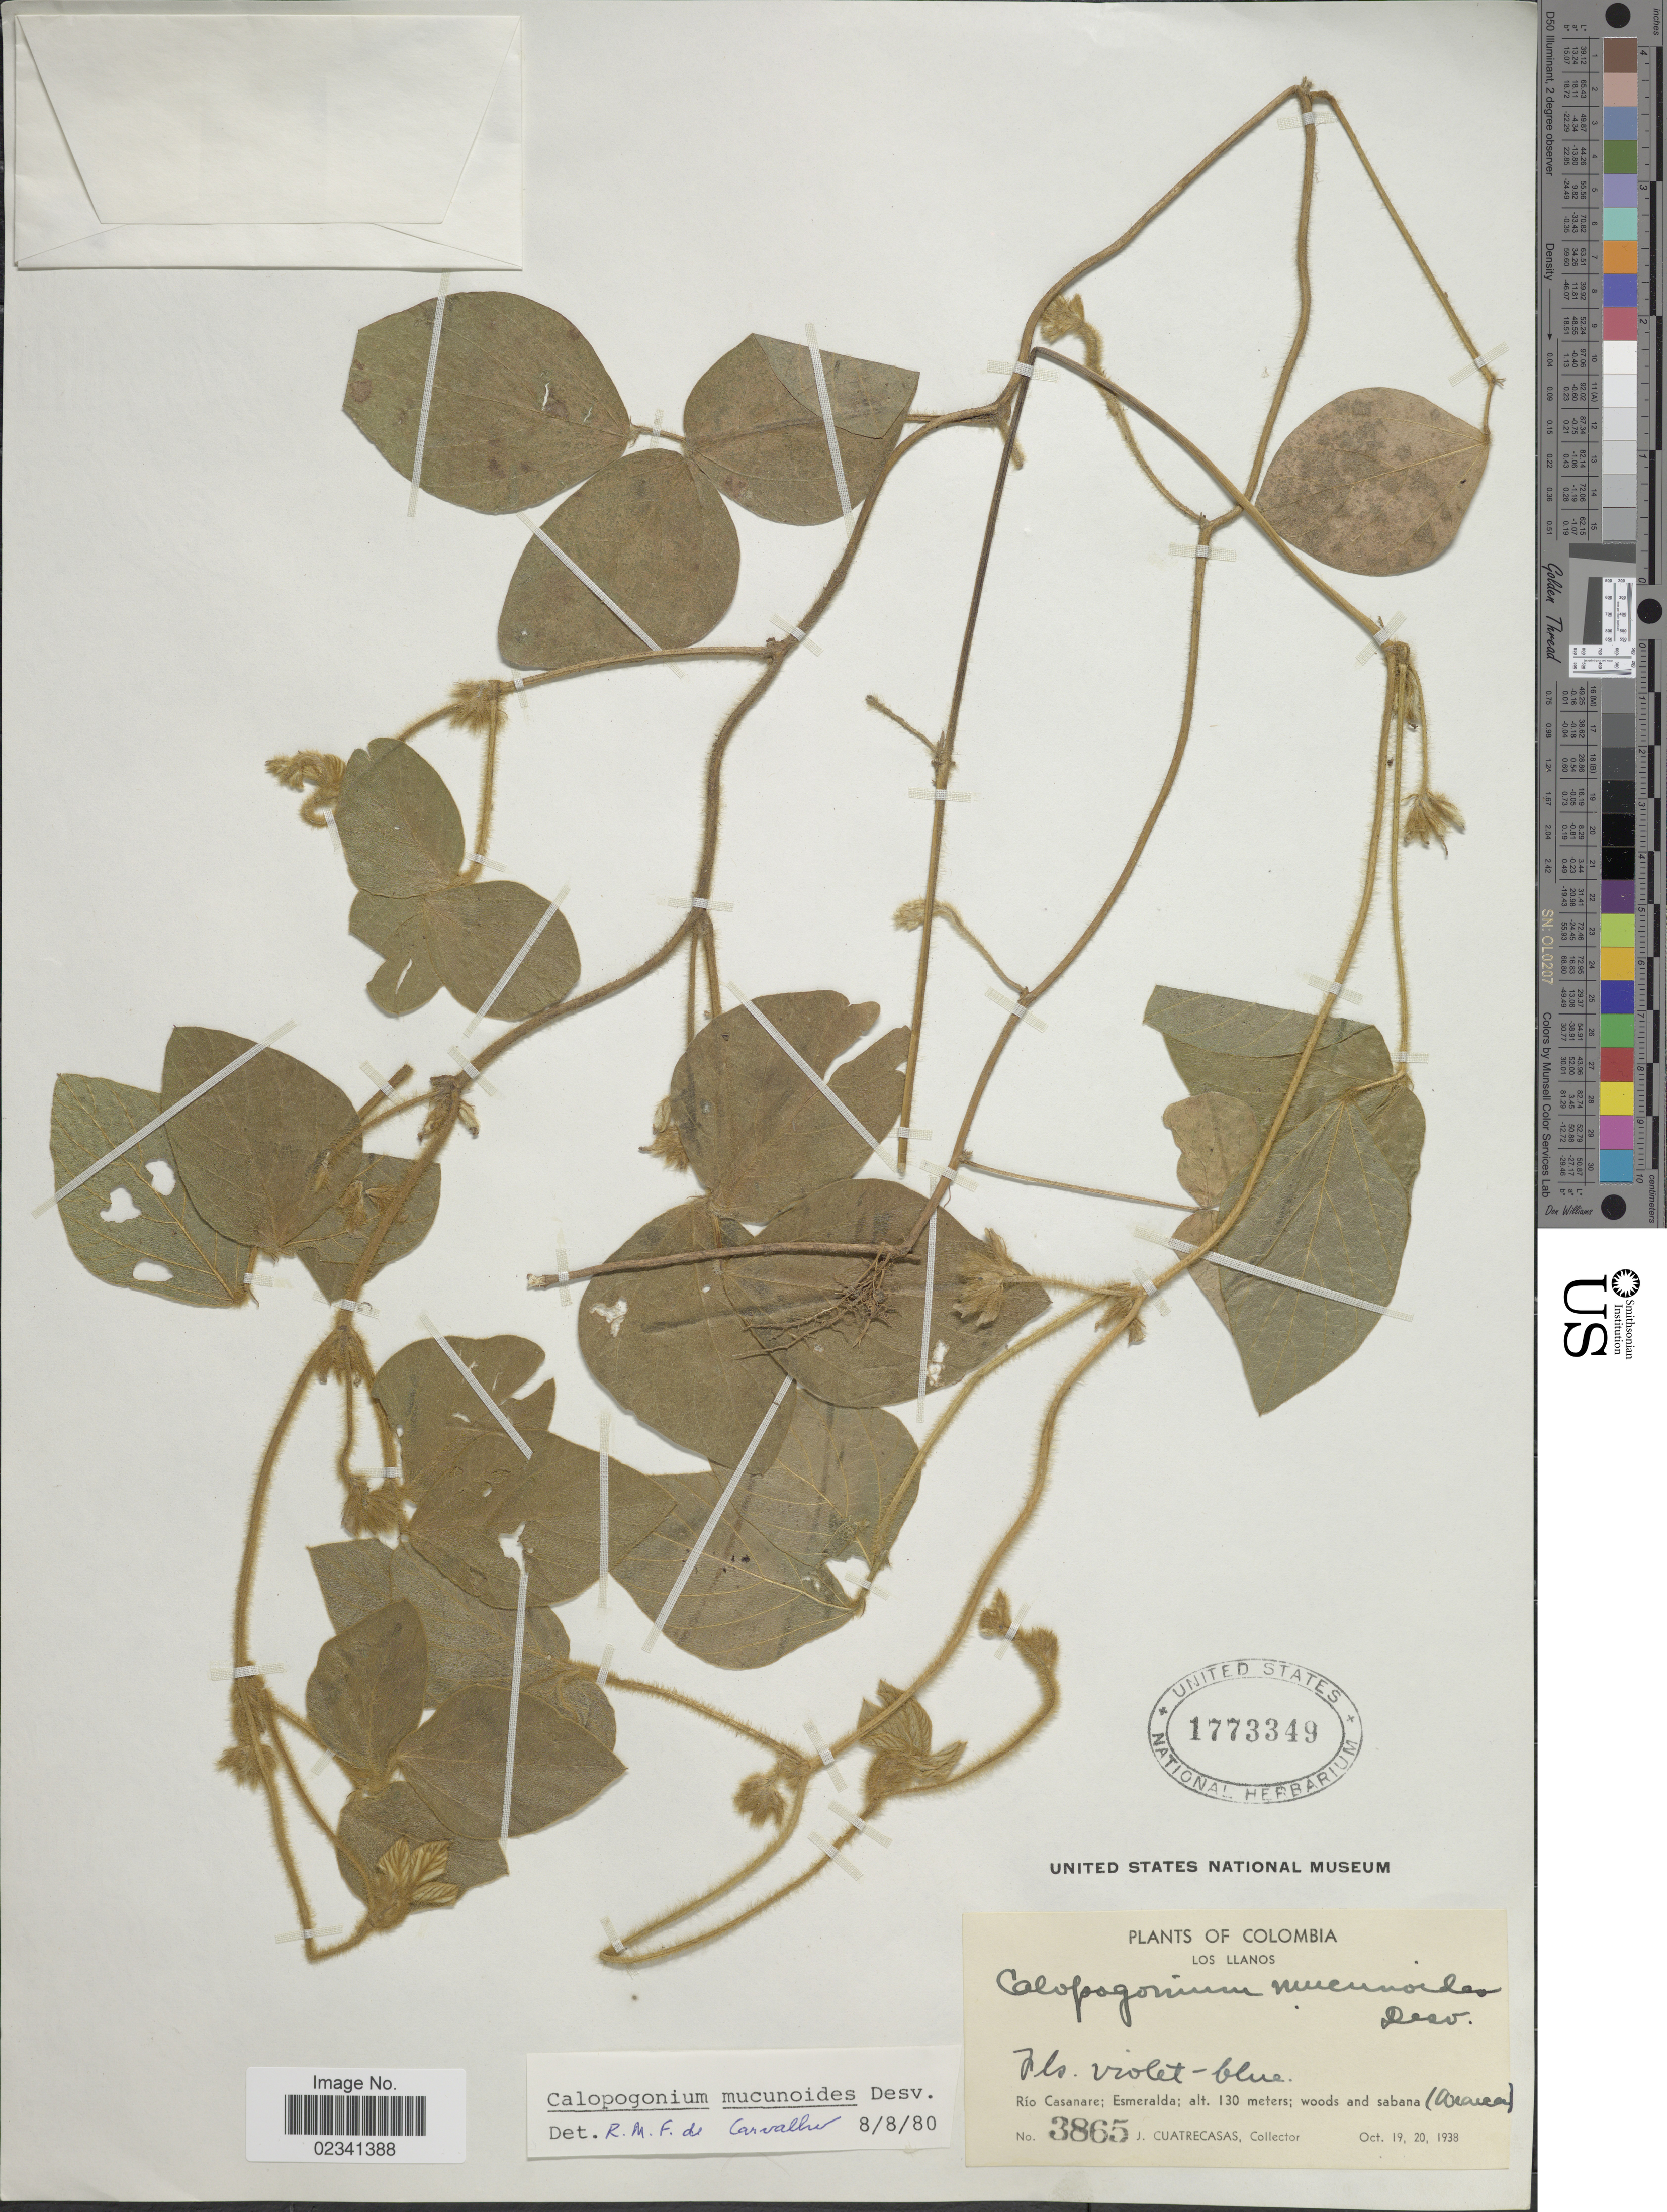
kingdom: Plantae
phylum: Tracheophyta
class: Magnoliopsida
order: Fabales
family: Fabaceae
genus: Calopogonium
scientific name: Calopogonium mucunoides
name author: Desv.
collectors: J. Cuatrecasas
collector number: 3865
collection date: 1938-10-19/1938-10-20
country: Colombia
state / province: Casanare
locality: Los Llanos, Rio Casanare: Esmeralda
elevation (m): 130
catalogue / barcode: US 1773349